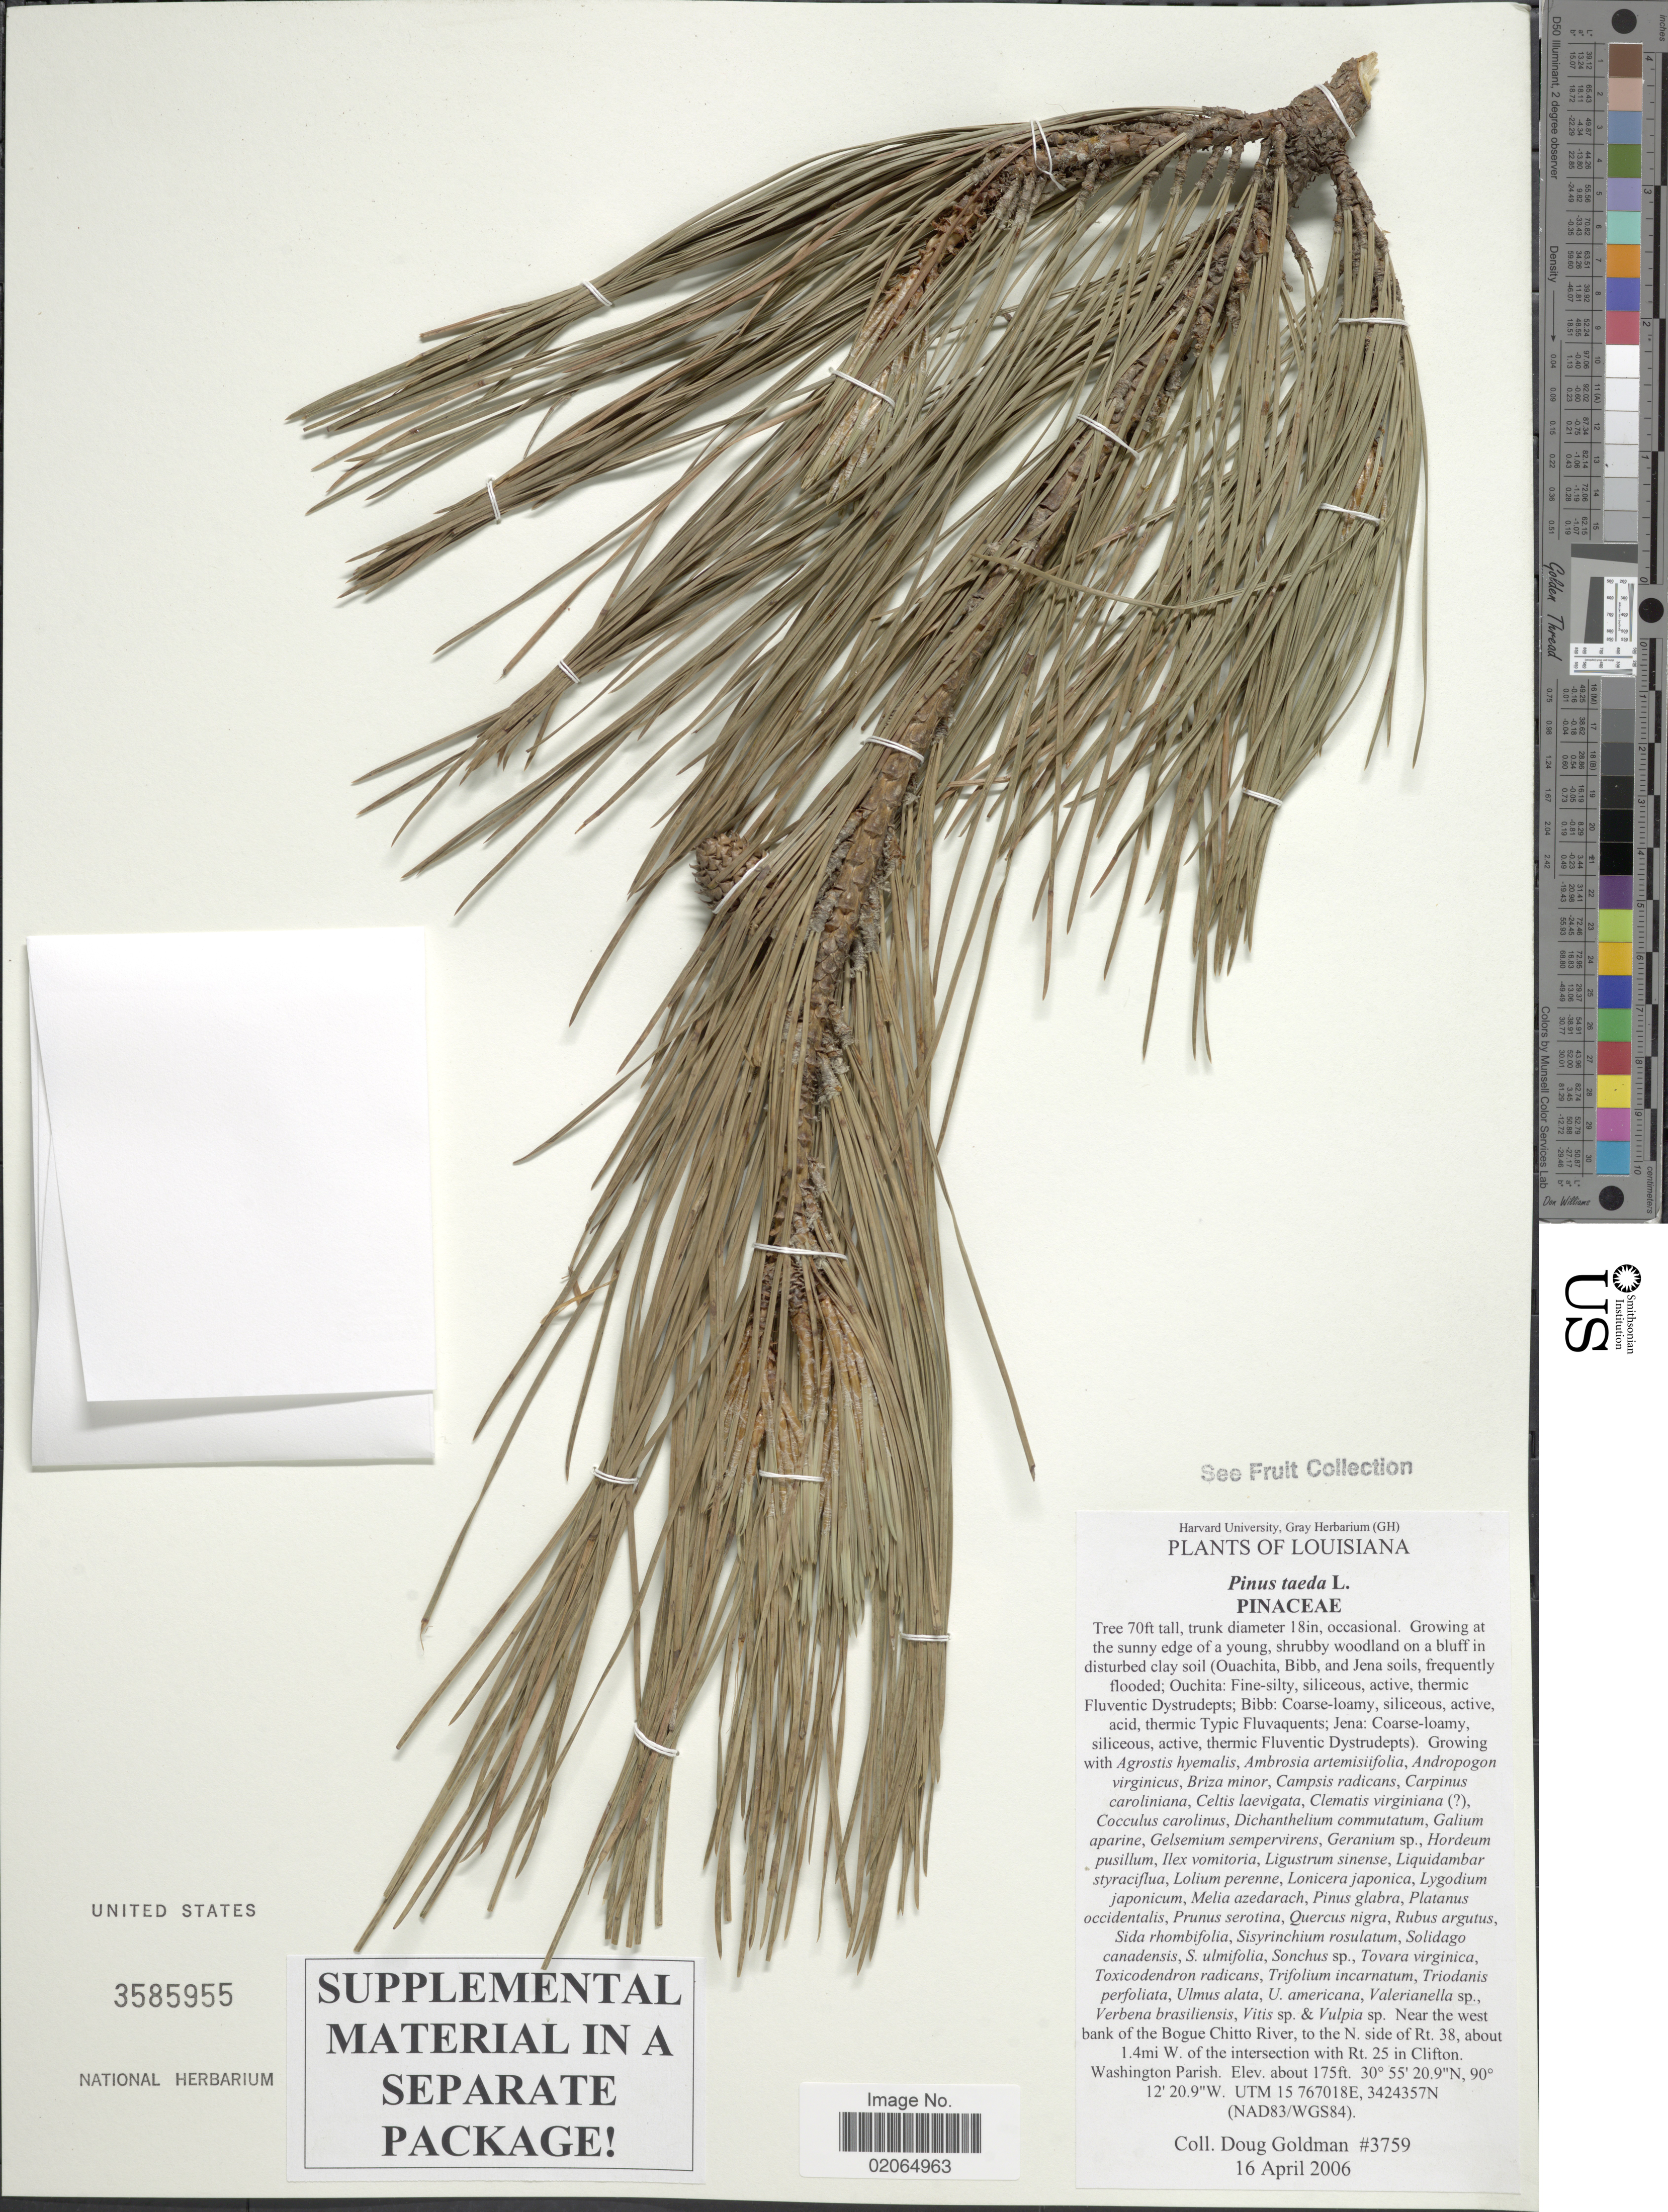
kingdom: Plantae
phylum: Tracheophyta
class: Pinopsida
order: Pinales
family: Pinaceae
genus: Pinus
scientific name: Pinus taeda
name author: L.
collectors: D. Goldman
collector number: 3759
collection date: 2006-04-16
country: United States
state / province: Louisiana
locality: Near the west bank of the Bogue Chitto River, to the N side of Rt. 38, about 1.4 mi. W of the intersection with Rt. 25 in Clifton. Washington Parish, UTM 15767018E, 3424357N (NAD83/WGS84)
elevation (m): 53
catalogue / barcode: US 3585955